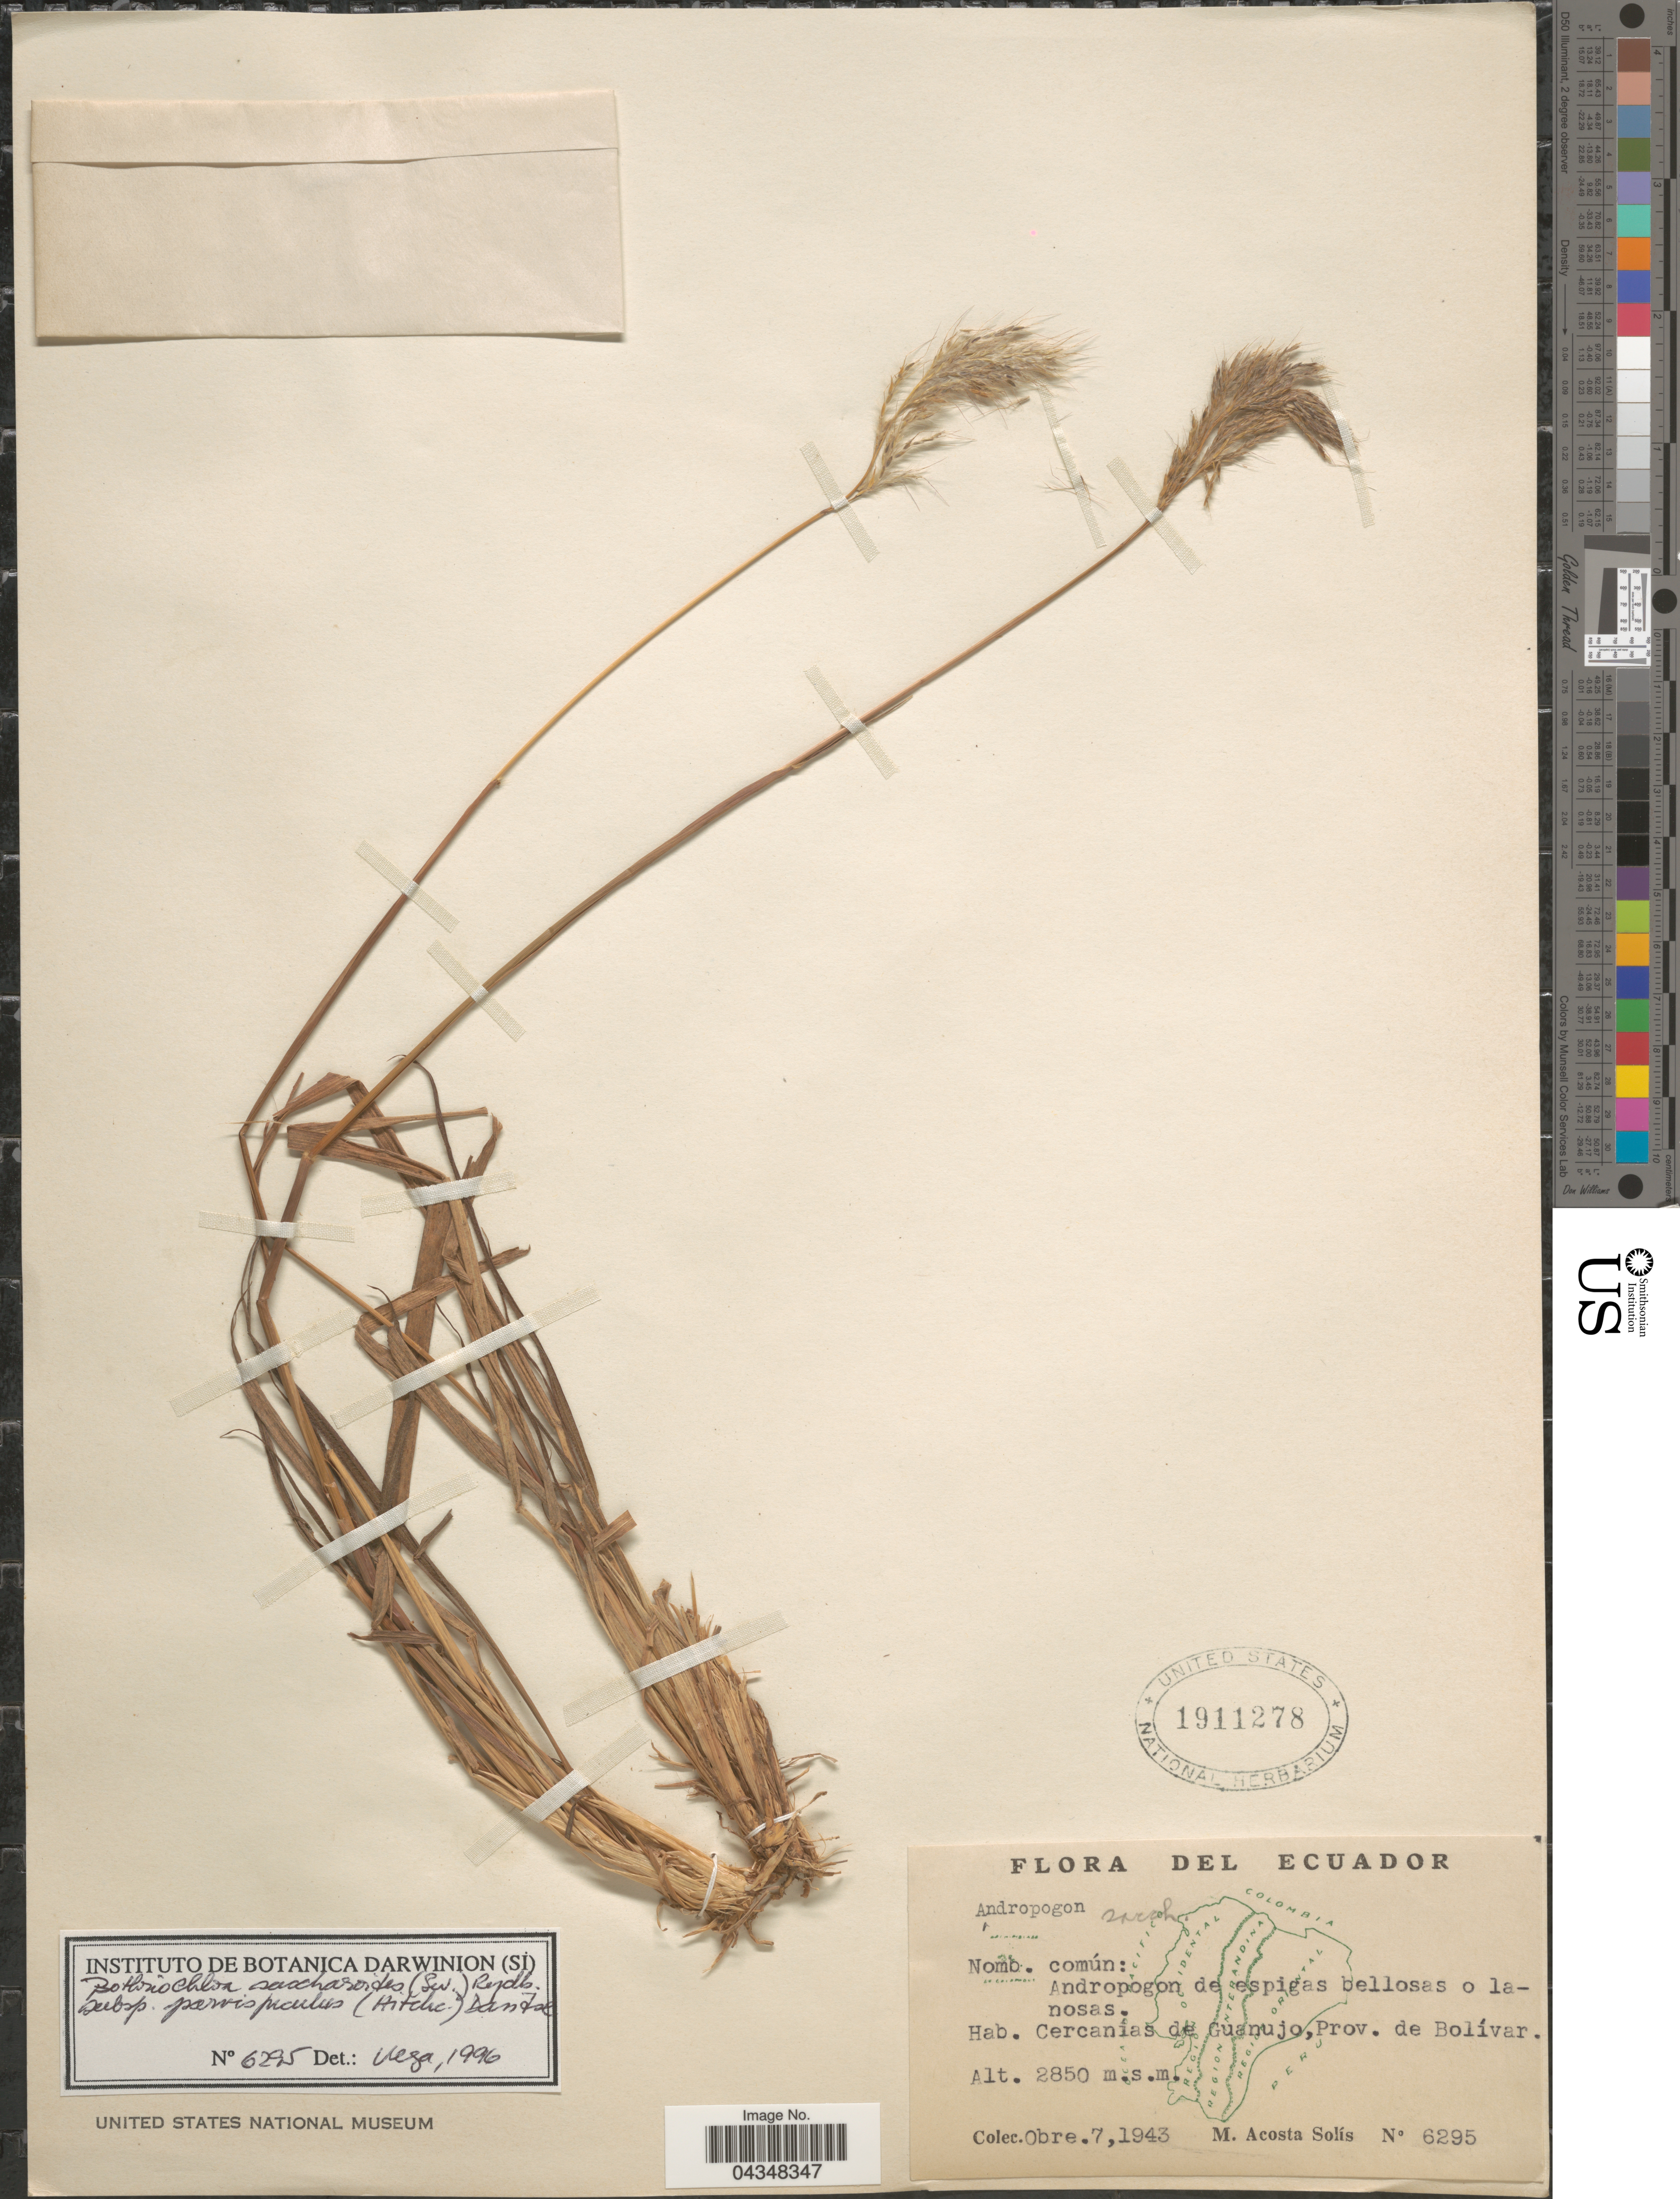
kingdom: Plantae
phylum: Tracheophyta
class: Liliopsida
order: Poales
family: Poaceae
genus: Bothriochloa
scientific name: Bothriochloa saccharoides var. parvispicula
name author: (Hitchc.) Tovar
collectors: M. Acosta Solis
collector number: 6295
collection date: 1943-10-07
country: Ecuador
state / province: Bolívar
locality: Cercanias de Guanujo.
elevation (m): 2850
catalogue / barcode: US 1911278